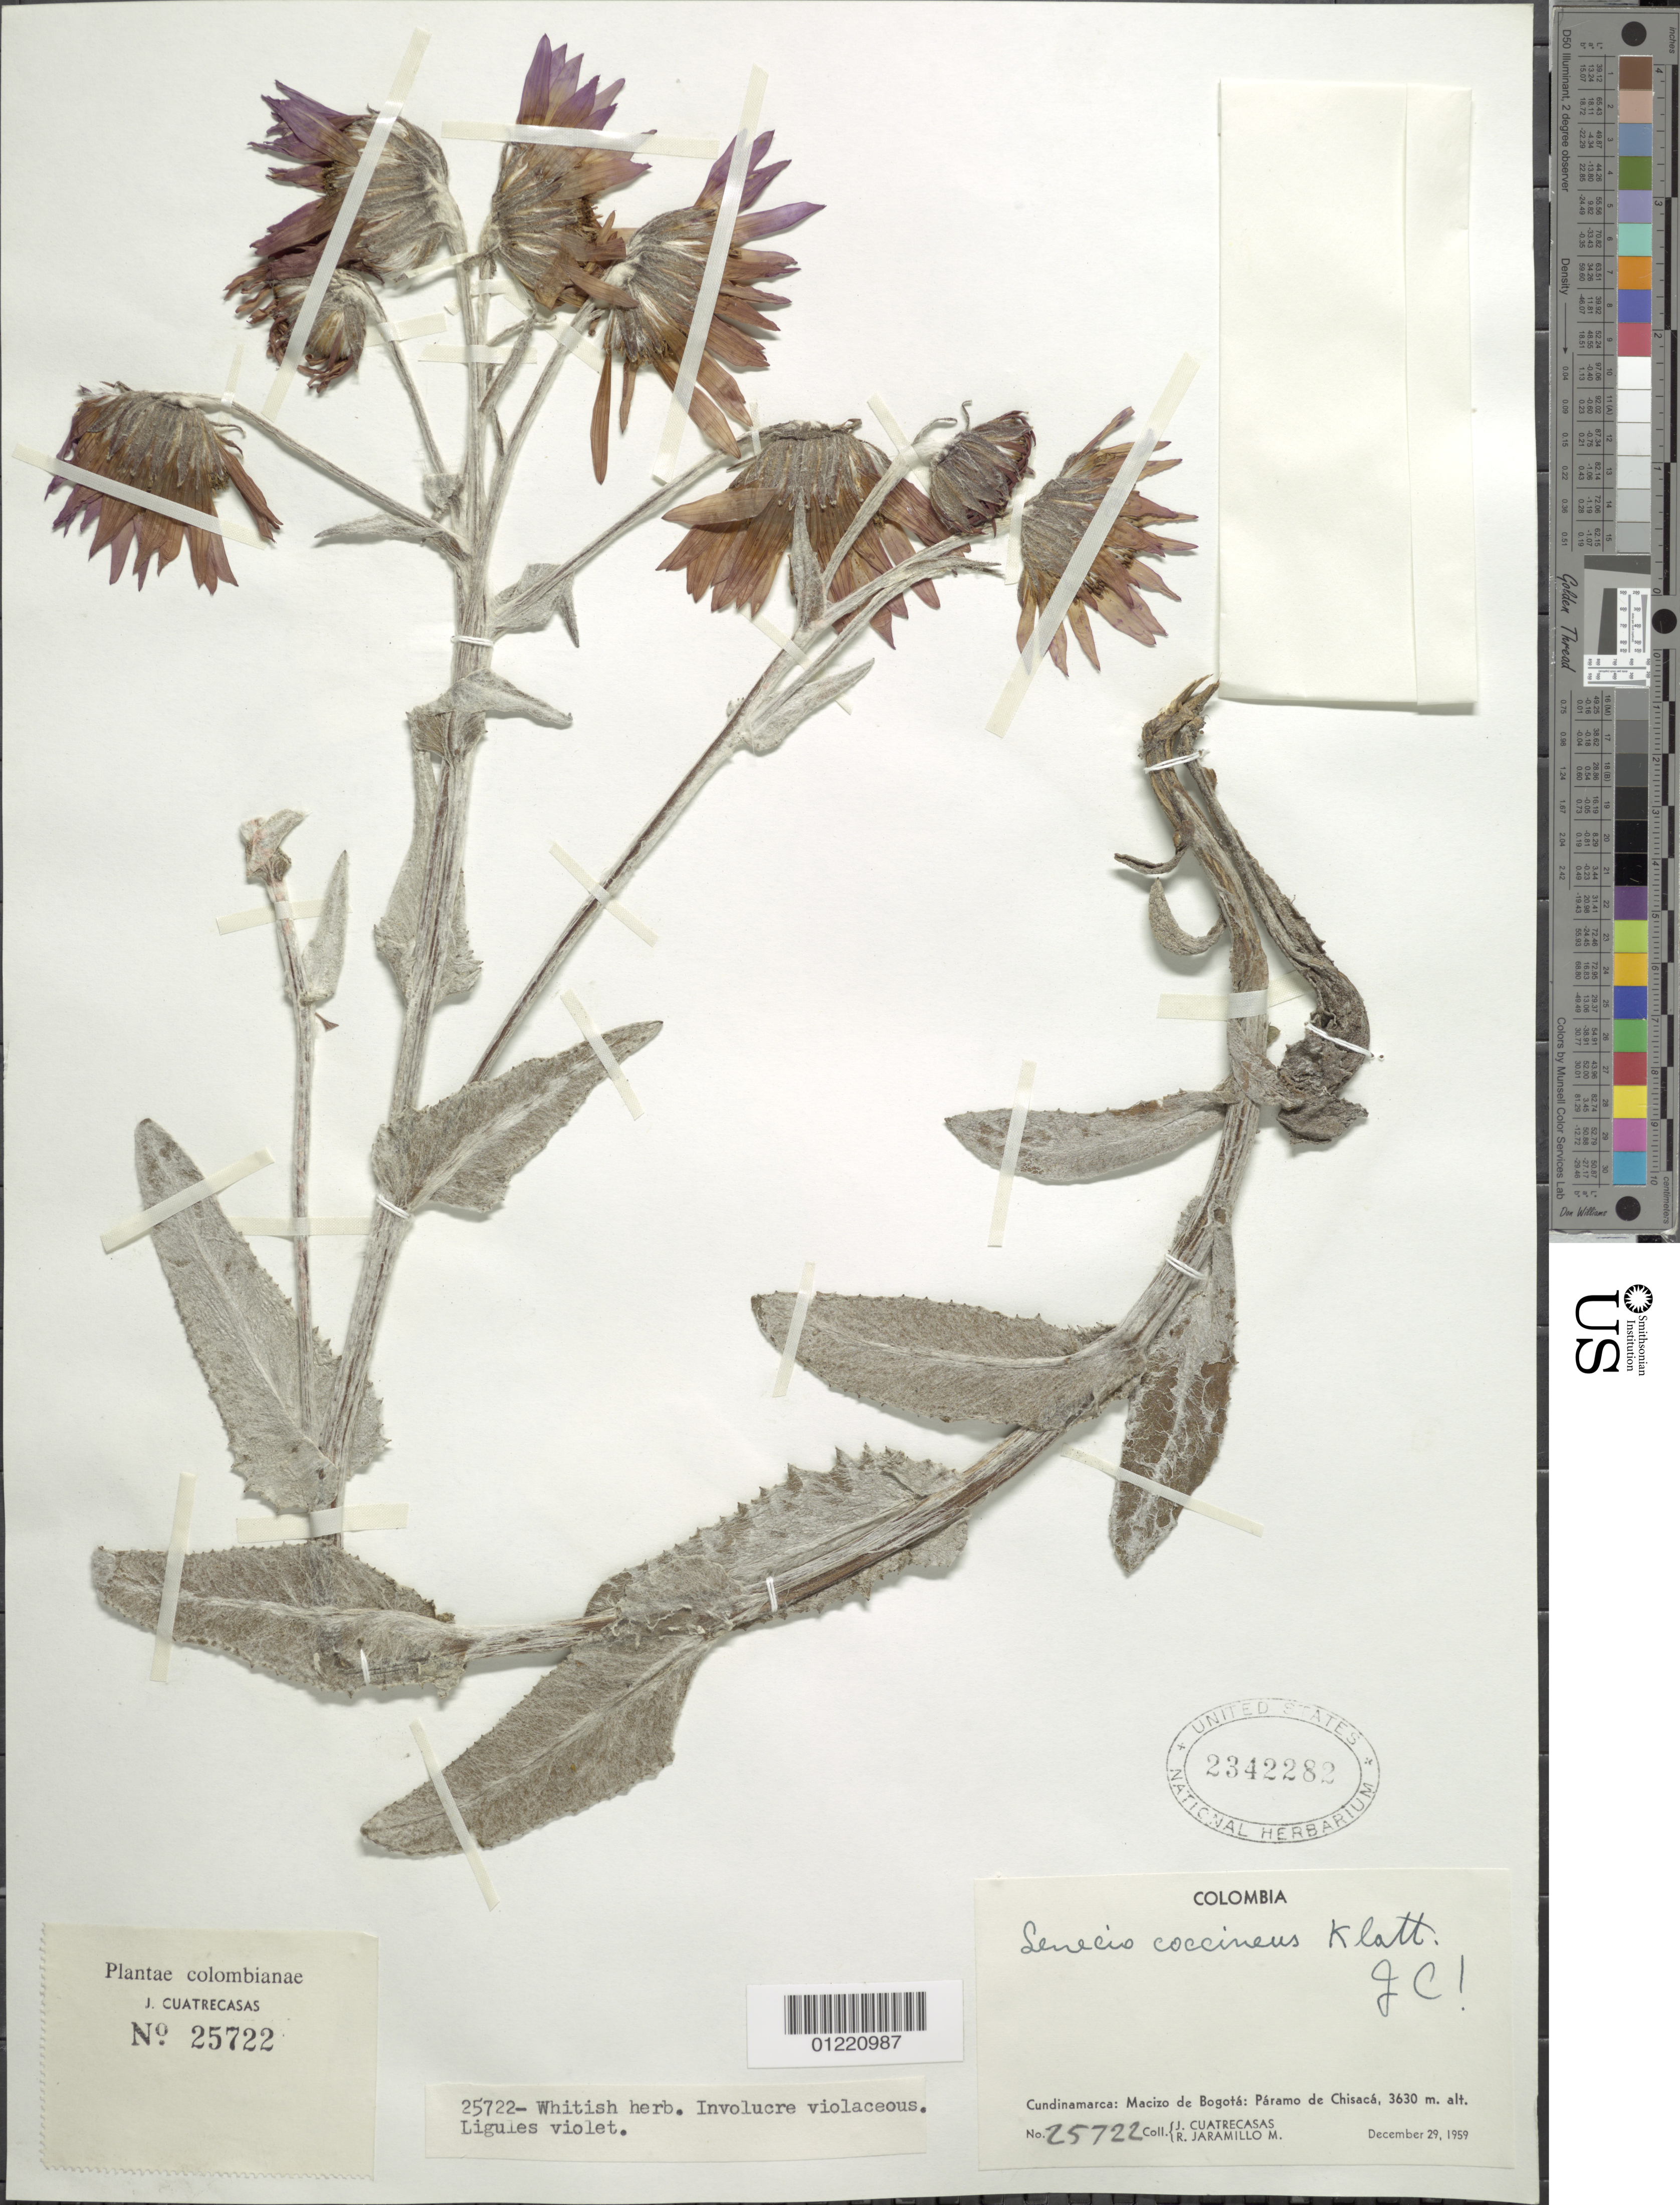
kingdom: Plantae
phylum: Tracheophyta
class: Magnoliopsida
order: Asterales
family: Asteraceae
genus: Senecio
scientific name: Senecio coccineus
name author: Klatt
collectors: J. Cuatrecasas & R. Jaramillo M.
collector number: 25722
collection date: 1959-12-29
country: Colombia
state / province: Cundinamarca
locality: Macizo de Bogota: Paramo de Chisaca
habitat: paramo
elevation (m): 3630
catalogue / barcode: US 2342282